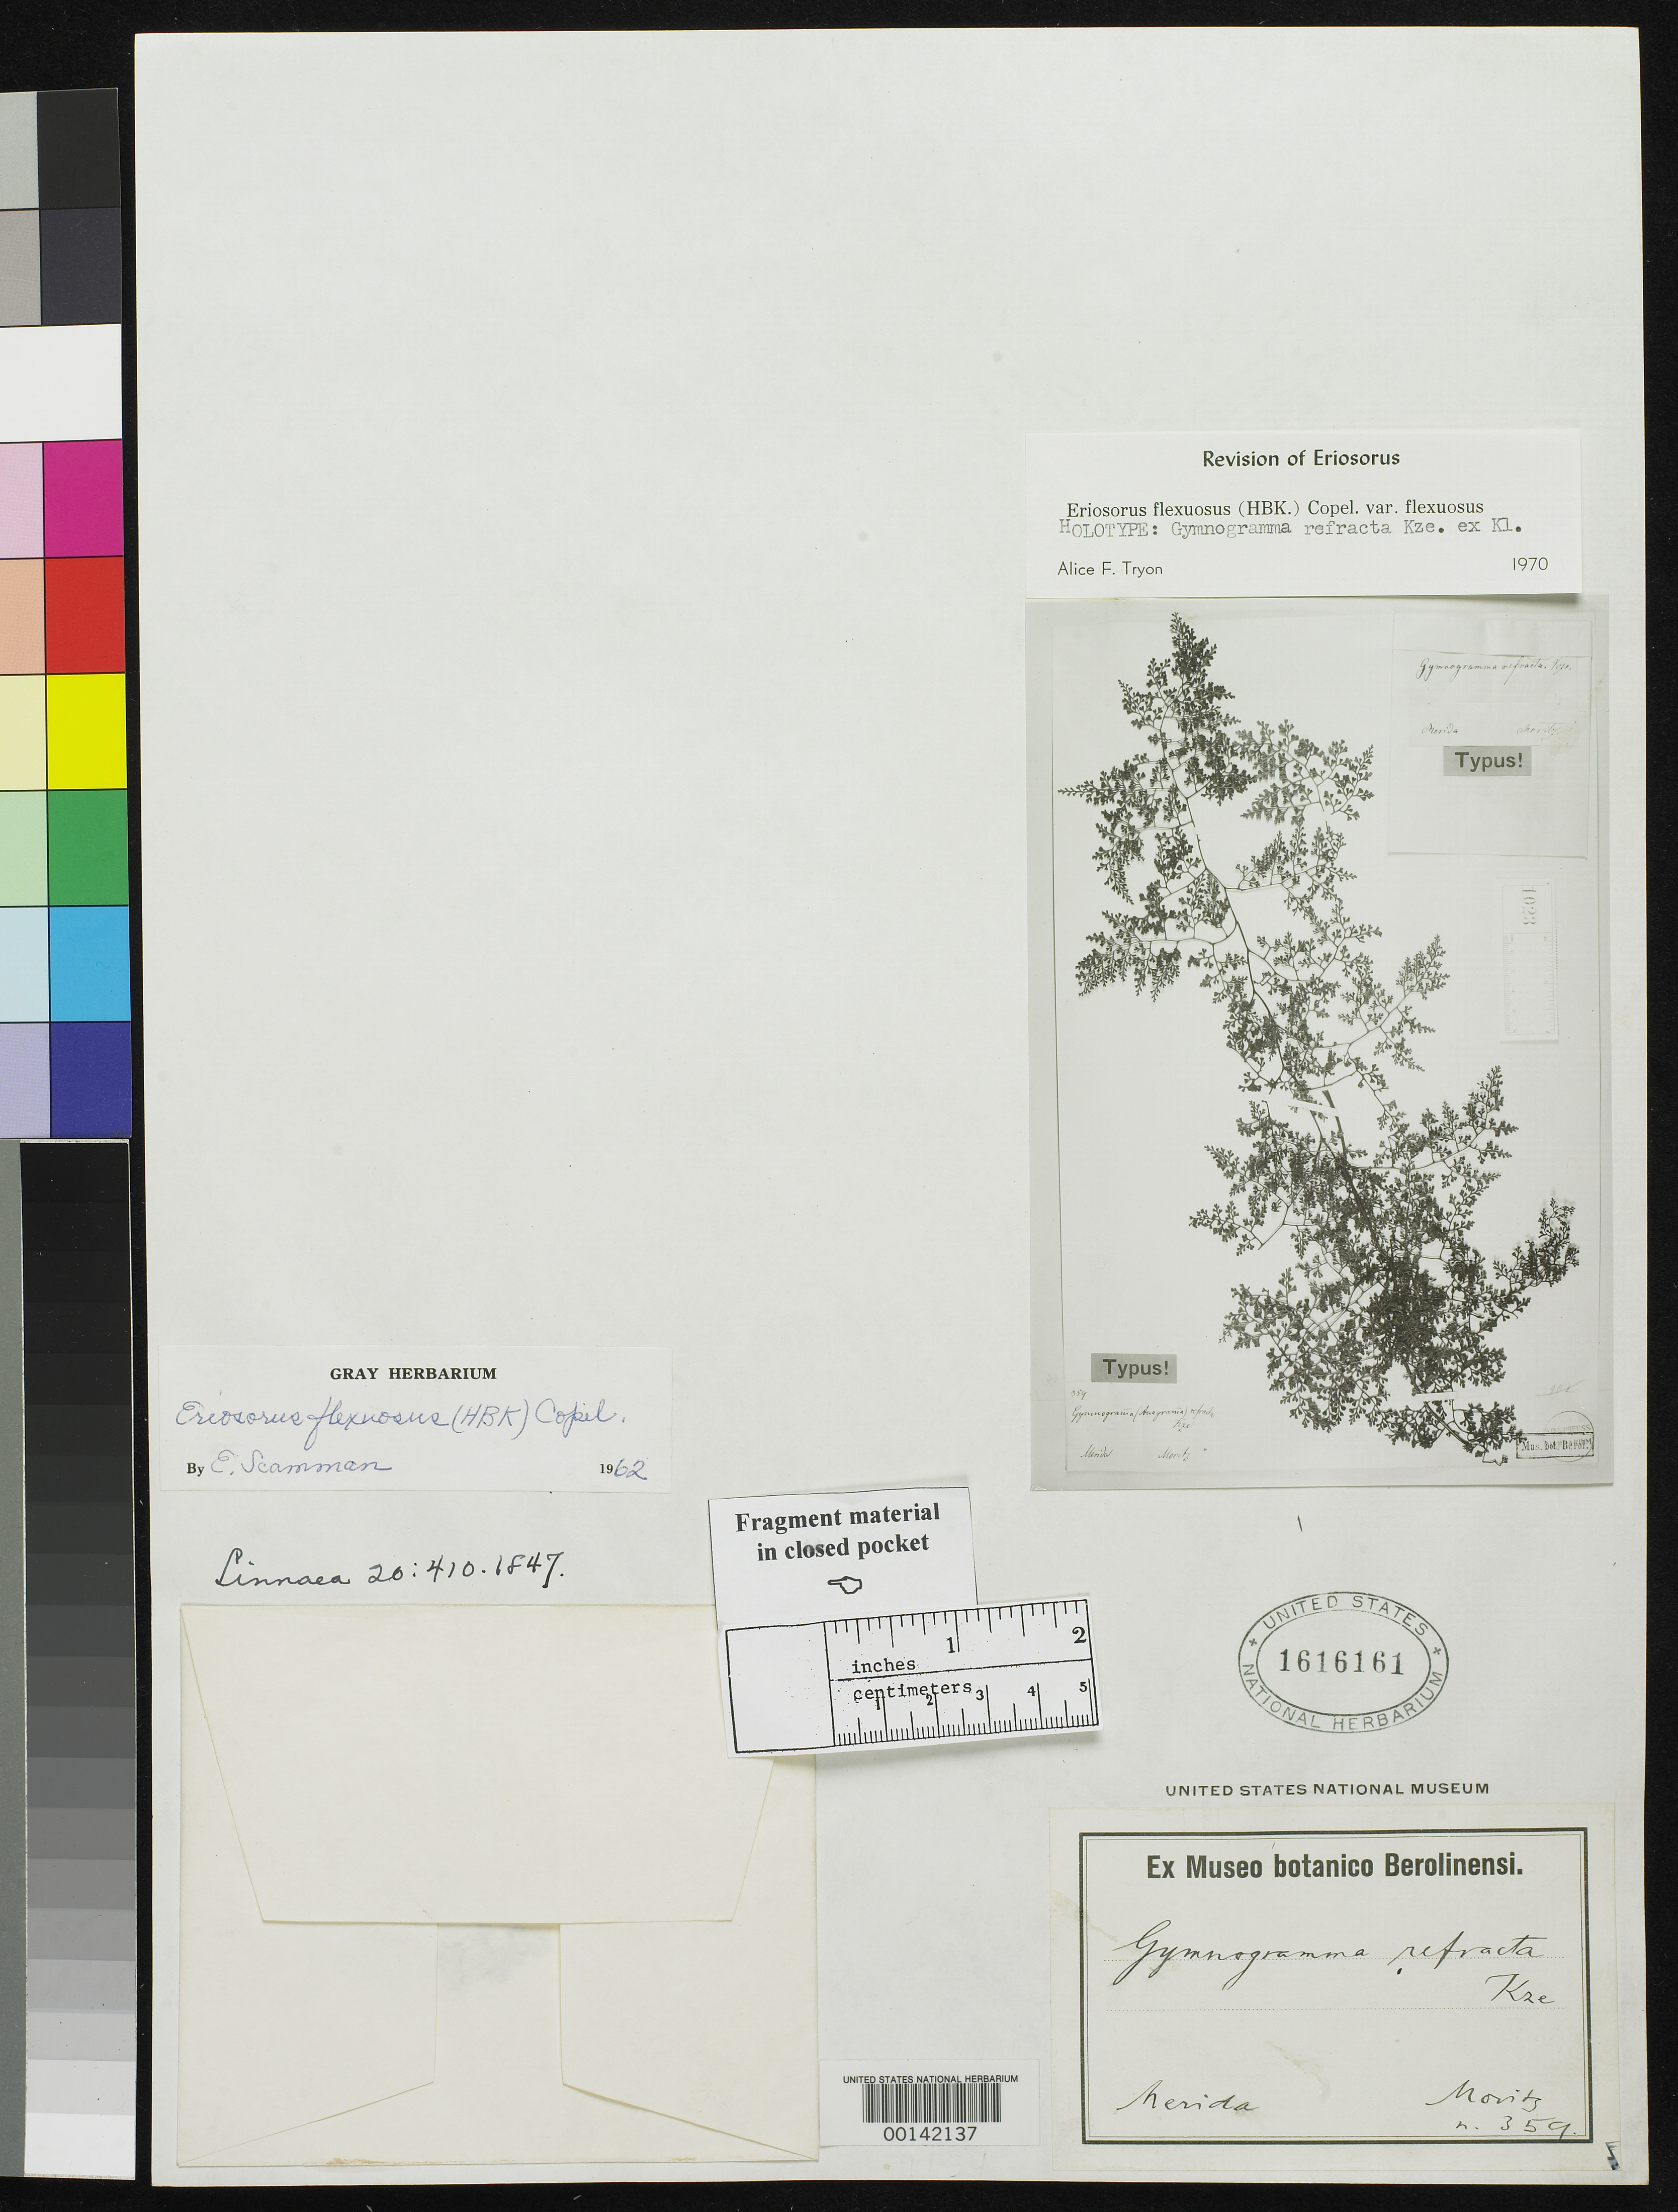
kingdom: Plantae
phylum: Tracheophyta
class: Polypodiopsida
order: Polypodiales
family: Pteridaceae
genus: Gymnogramma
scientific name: Gymnogramma refracta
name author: Kunze ex Klotzsch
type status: Type Fragment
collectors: A. Moritz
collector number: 359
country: Venezuela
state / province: Mérida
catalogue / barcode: US 1616161